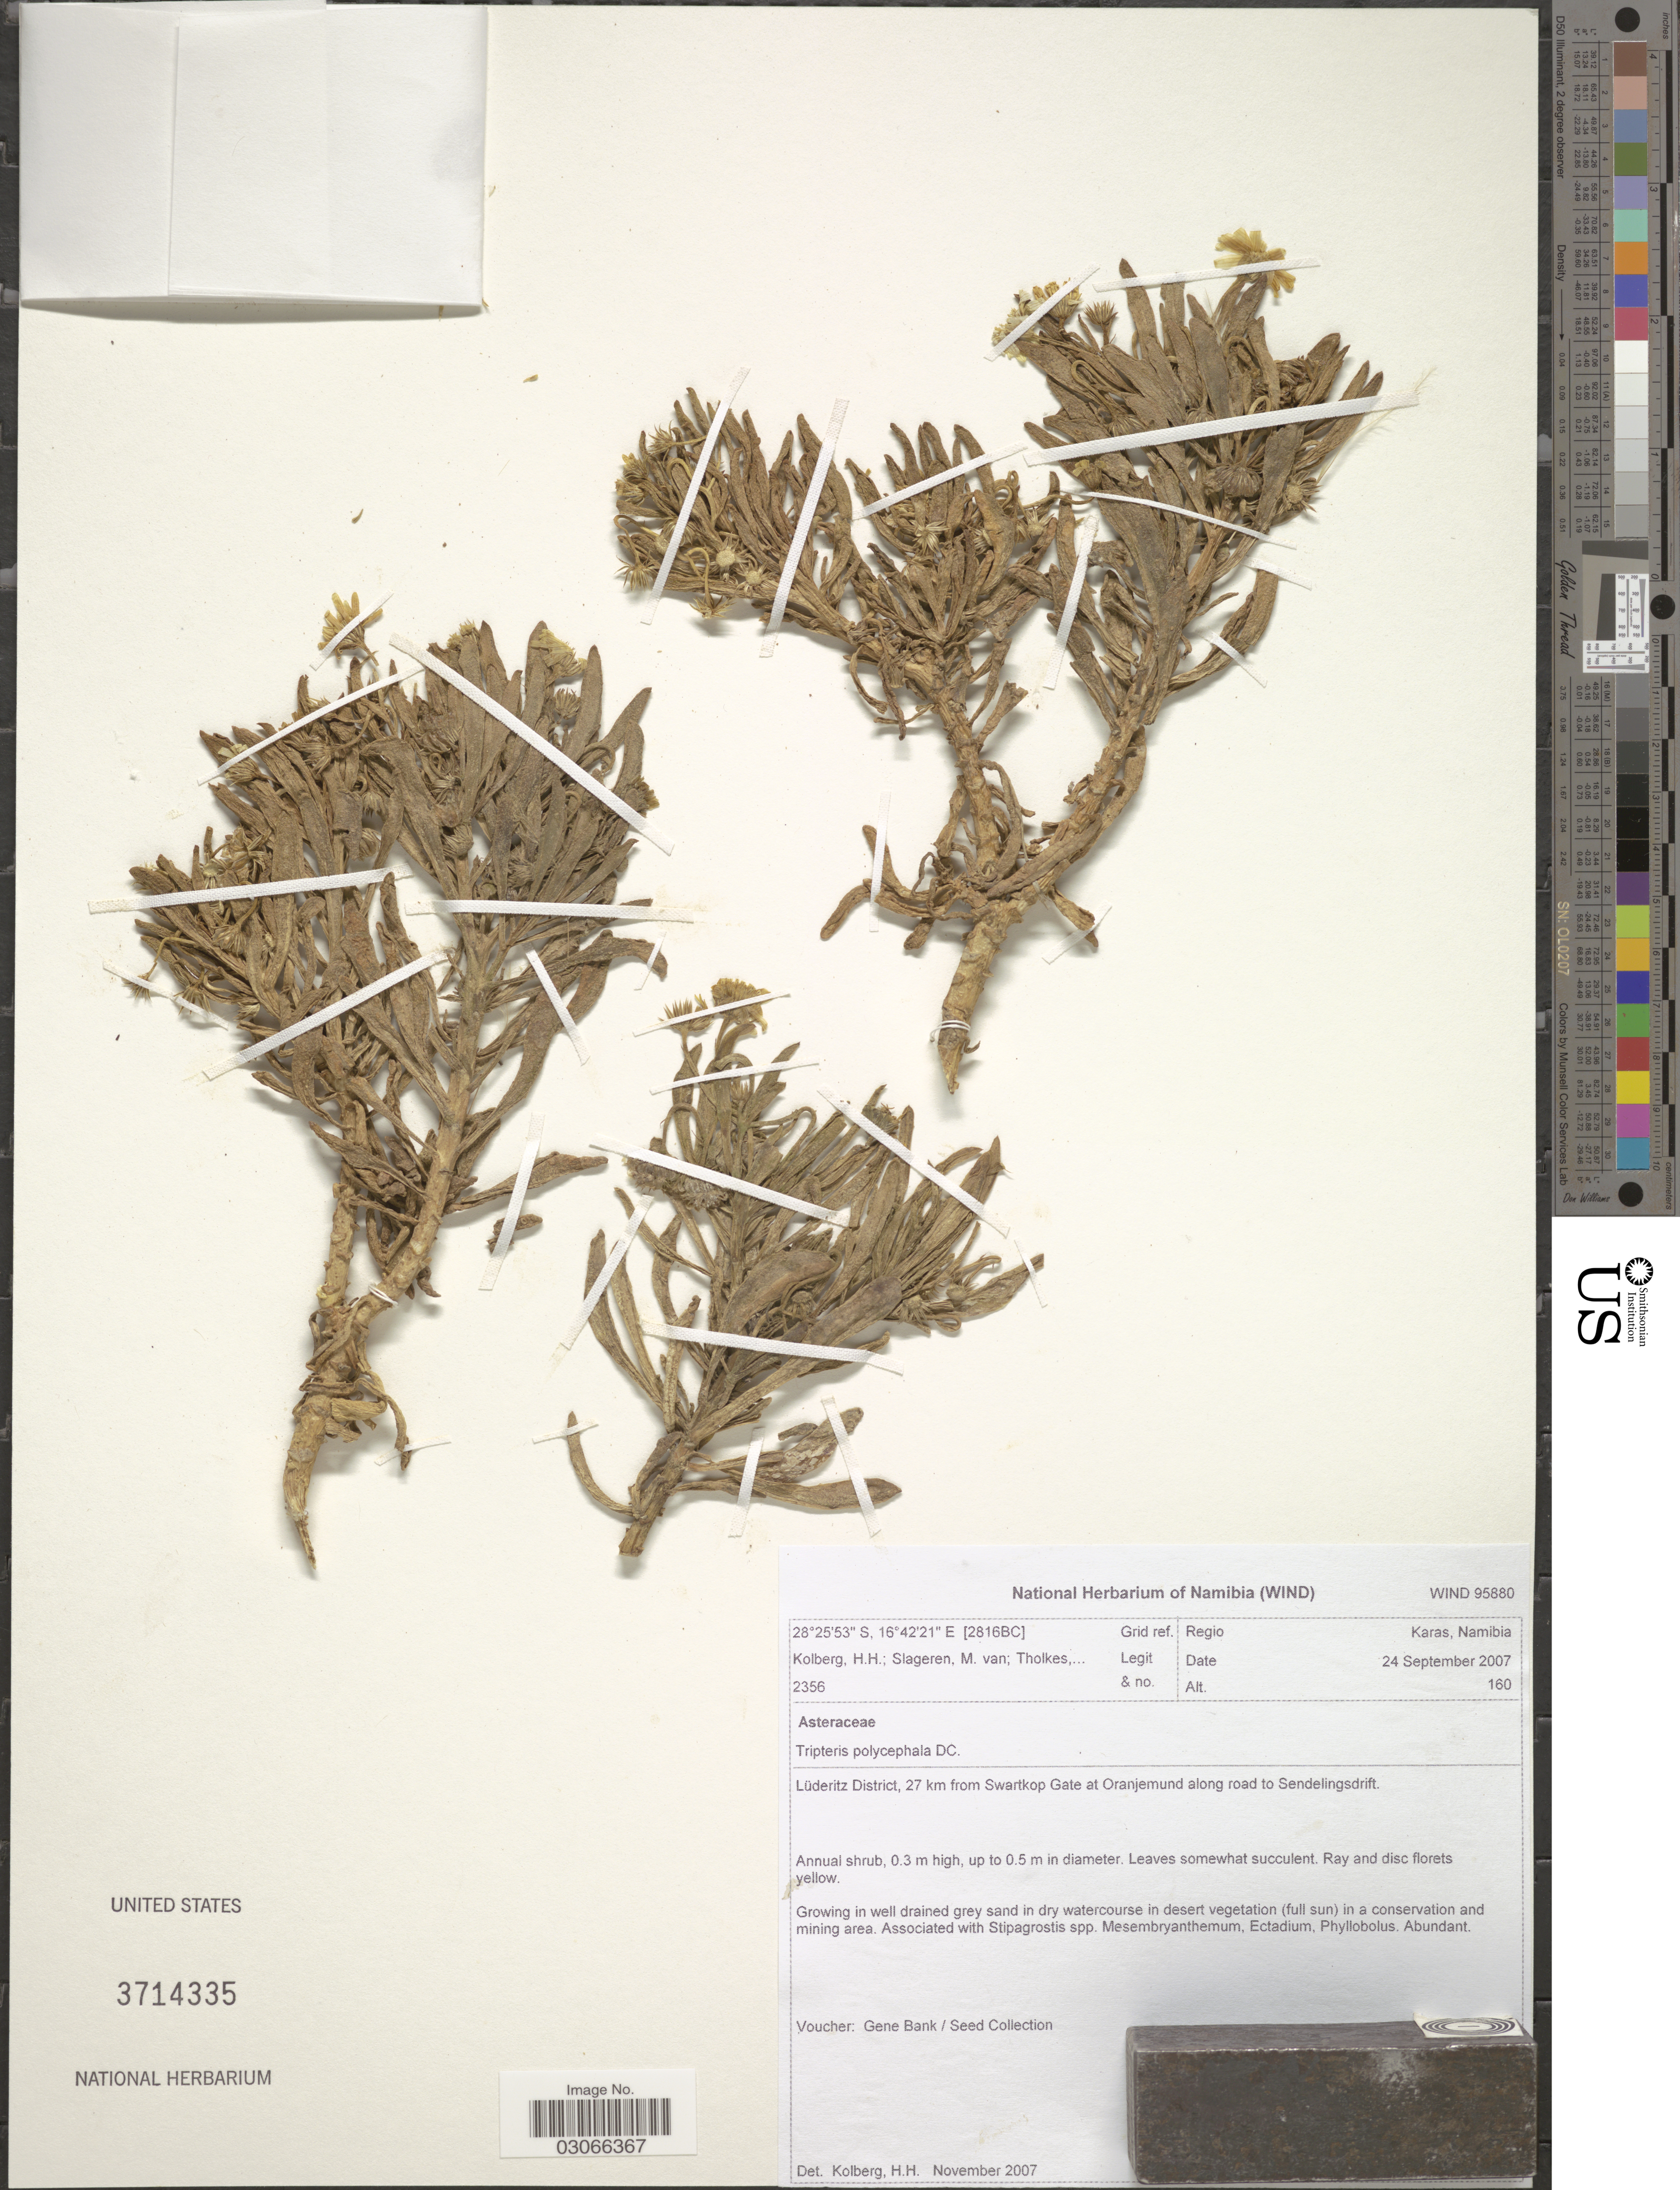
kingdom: Plantae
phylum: Tracheophyta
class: Magnoliopsida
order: Asterales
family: Asteraceae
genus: Tripteris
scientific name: Tripteris polycephala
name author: DC.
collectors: H. H. Kolberg, M. Slageren & Tholkes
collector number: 2356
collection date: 2007-09-24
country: Namibia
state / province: Karas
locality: [2816BC] Regio Karas. Lüderitz District, 27 km from Swartkop Gate at Oranjemund along road to Sendelingsdrift.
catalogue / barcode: US 3714335